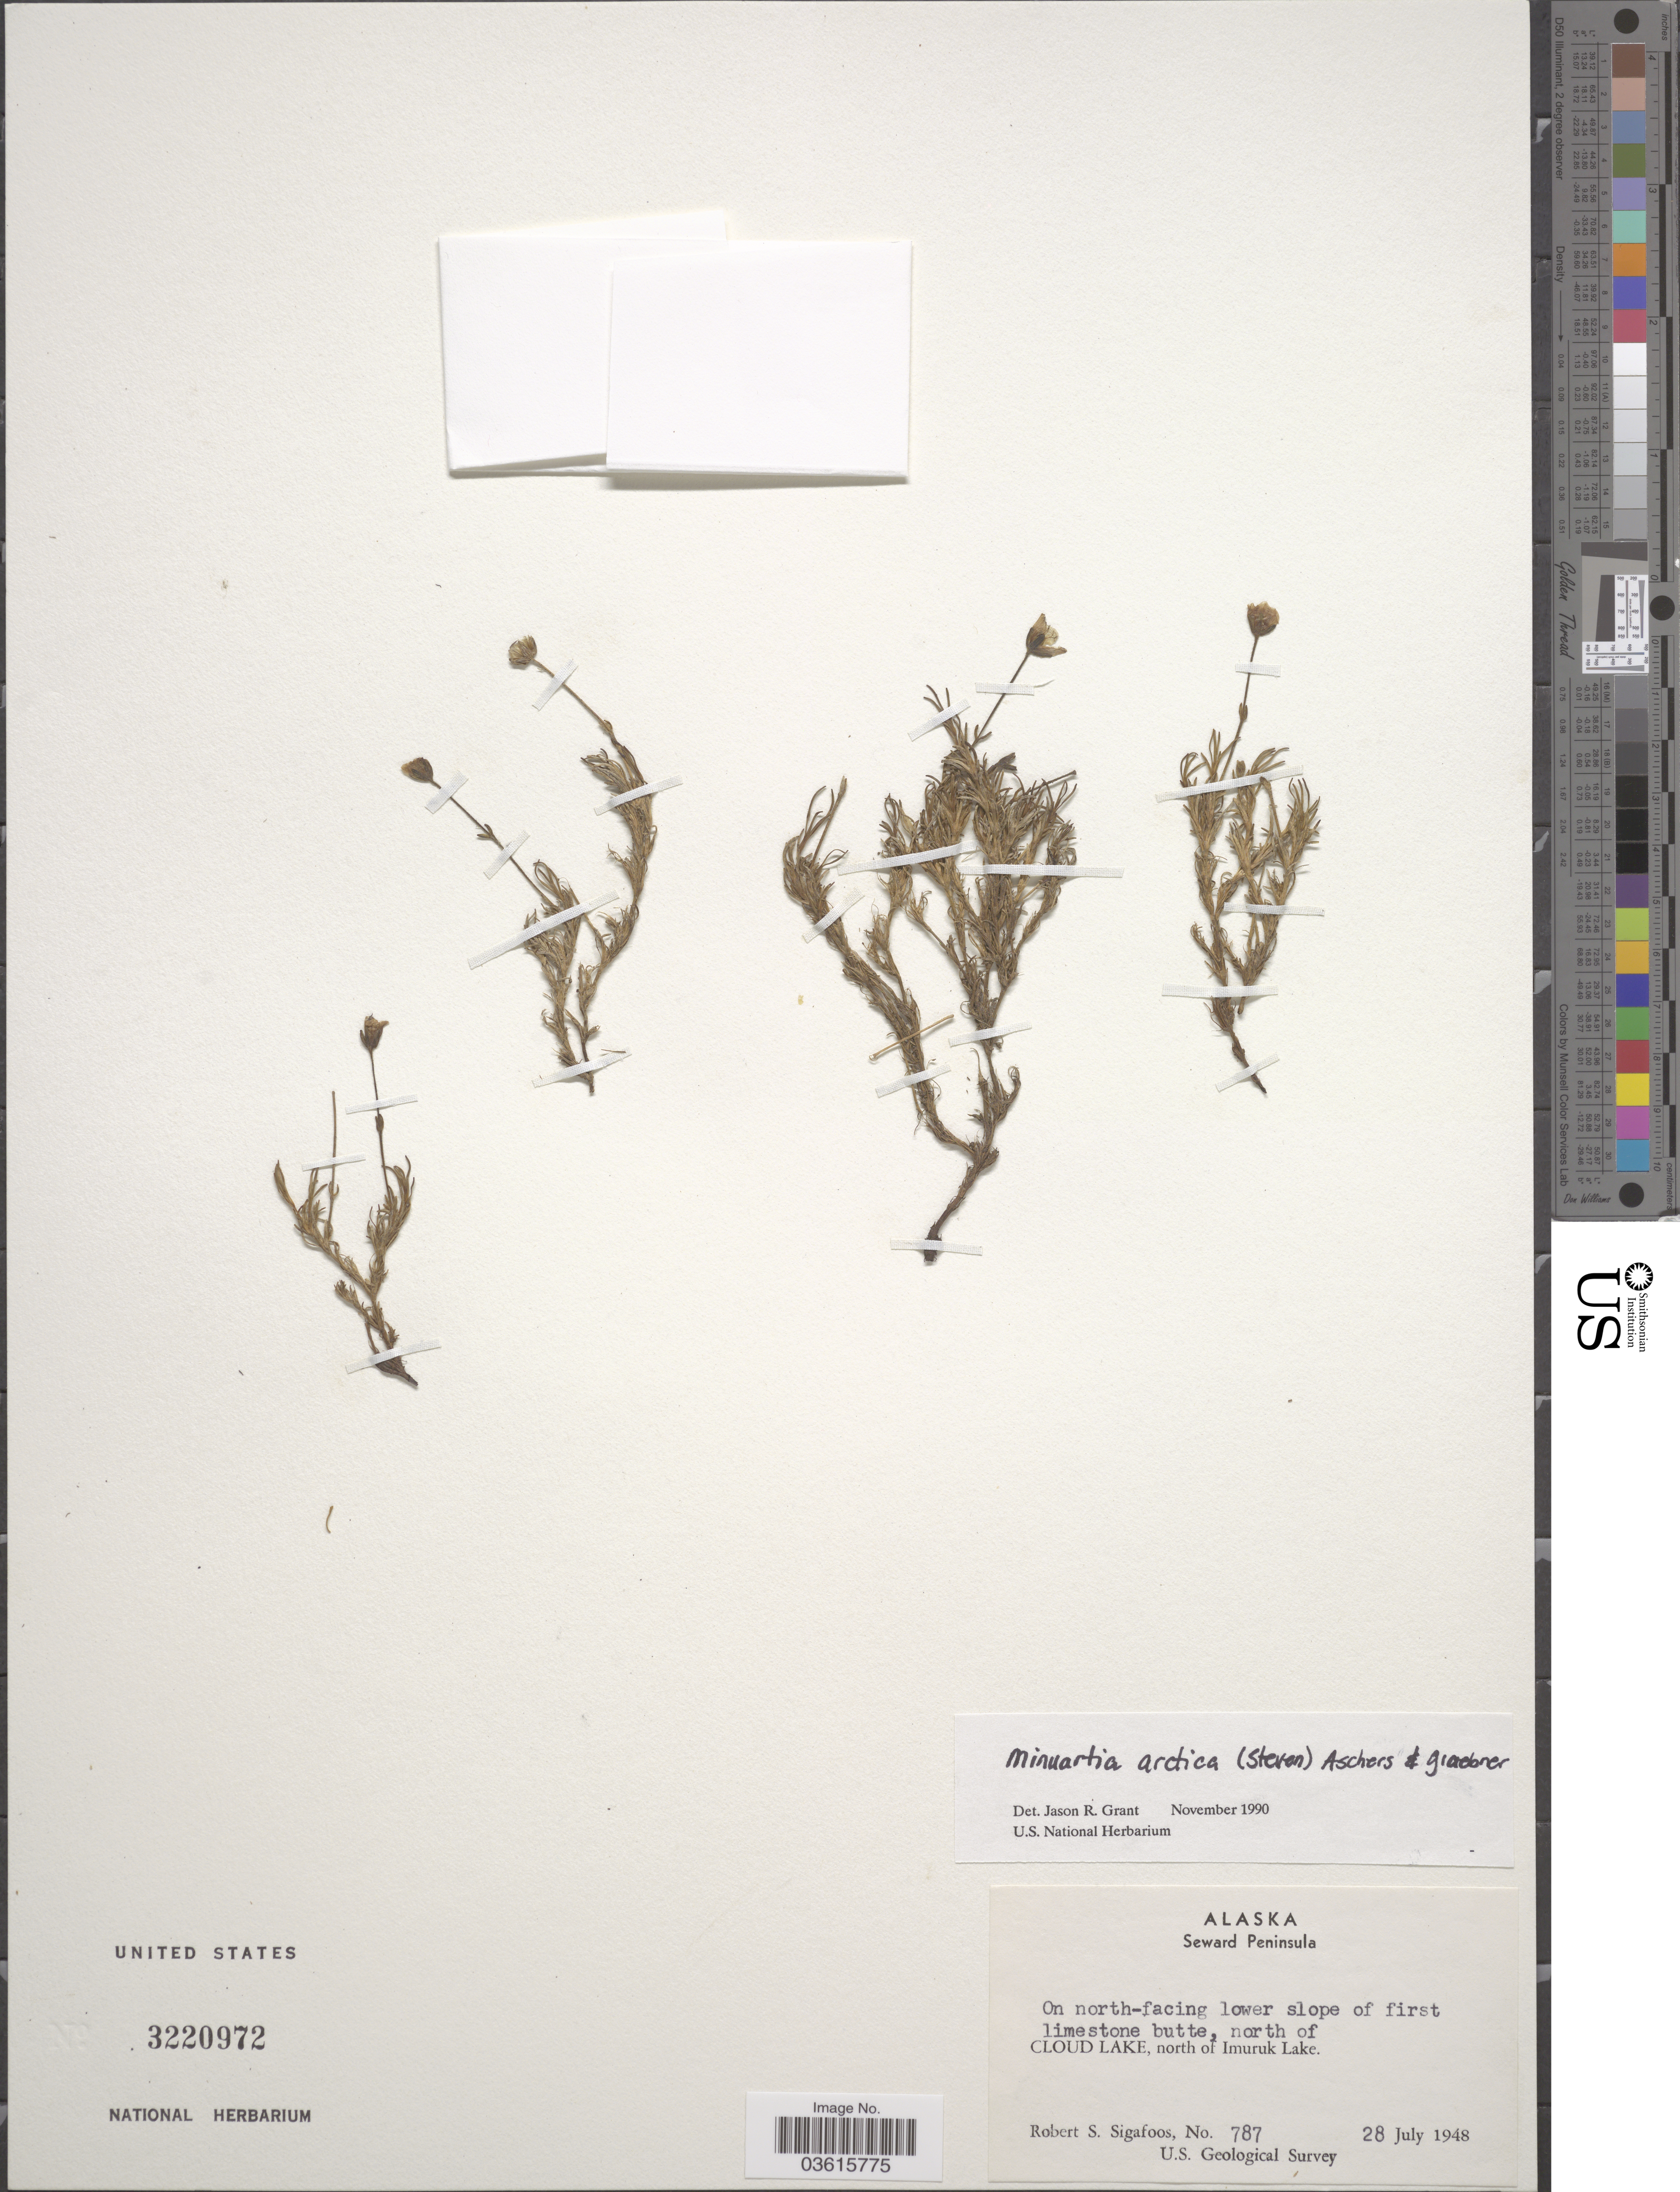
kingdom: Plantae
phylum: Tracheophyta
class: Magnoliopsida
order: Caryophyllales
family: Caryophyllaceae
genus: Cherleria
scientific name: Cherleria arctica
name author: (Steven ex Ser.) A.J. Moore & Dillenb.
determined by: Strong, M. T., (US), Smithsonian Institution - National Museum of Natural History (UNITED STATES)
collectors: R. Sigafoos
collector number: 787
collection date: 1948-07-28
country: United States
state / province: Alaska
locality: Seward Peninsula. On north-facing lower slope of first limestone butte, north of Cloud Lake, north of Imuruk Lake.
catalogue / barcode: US 3220972